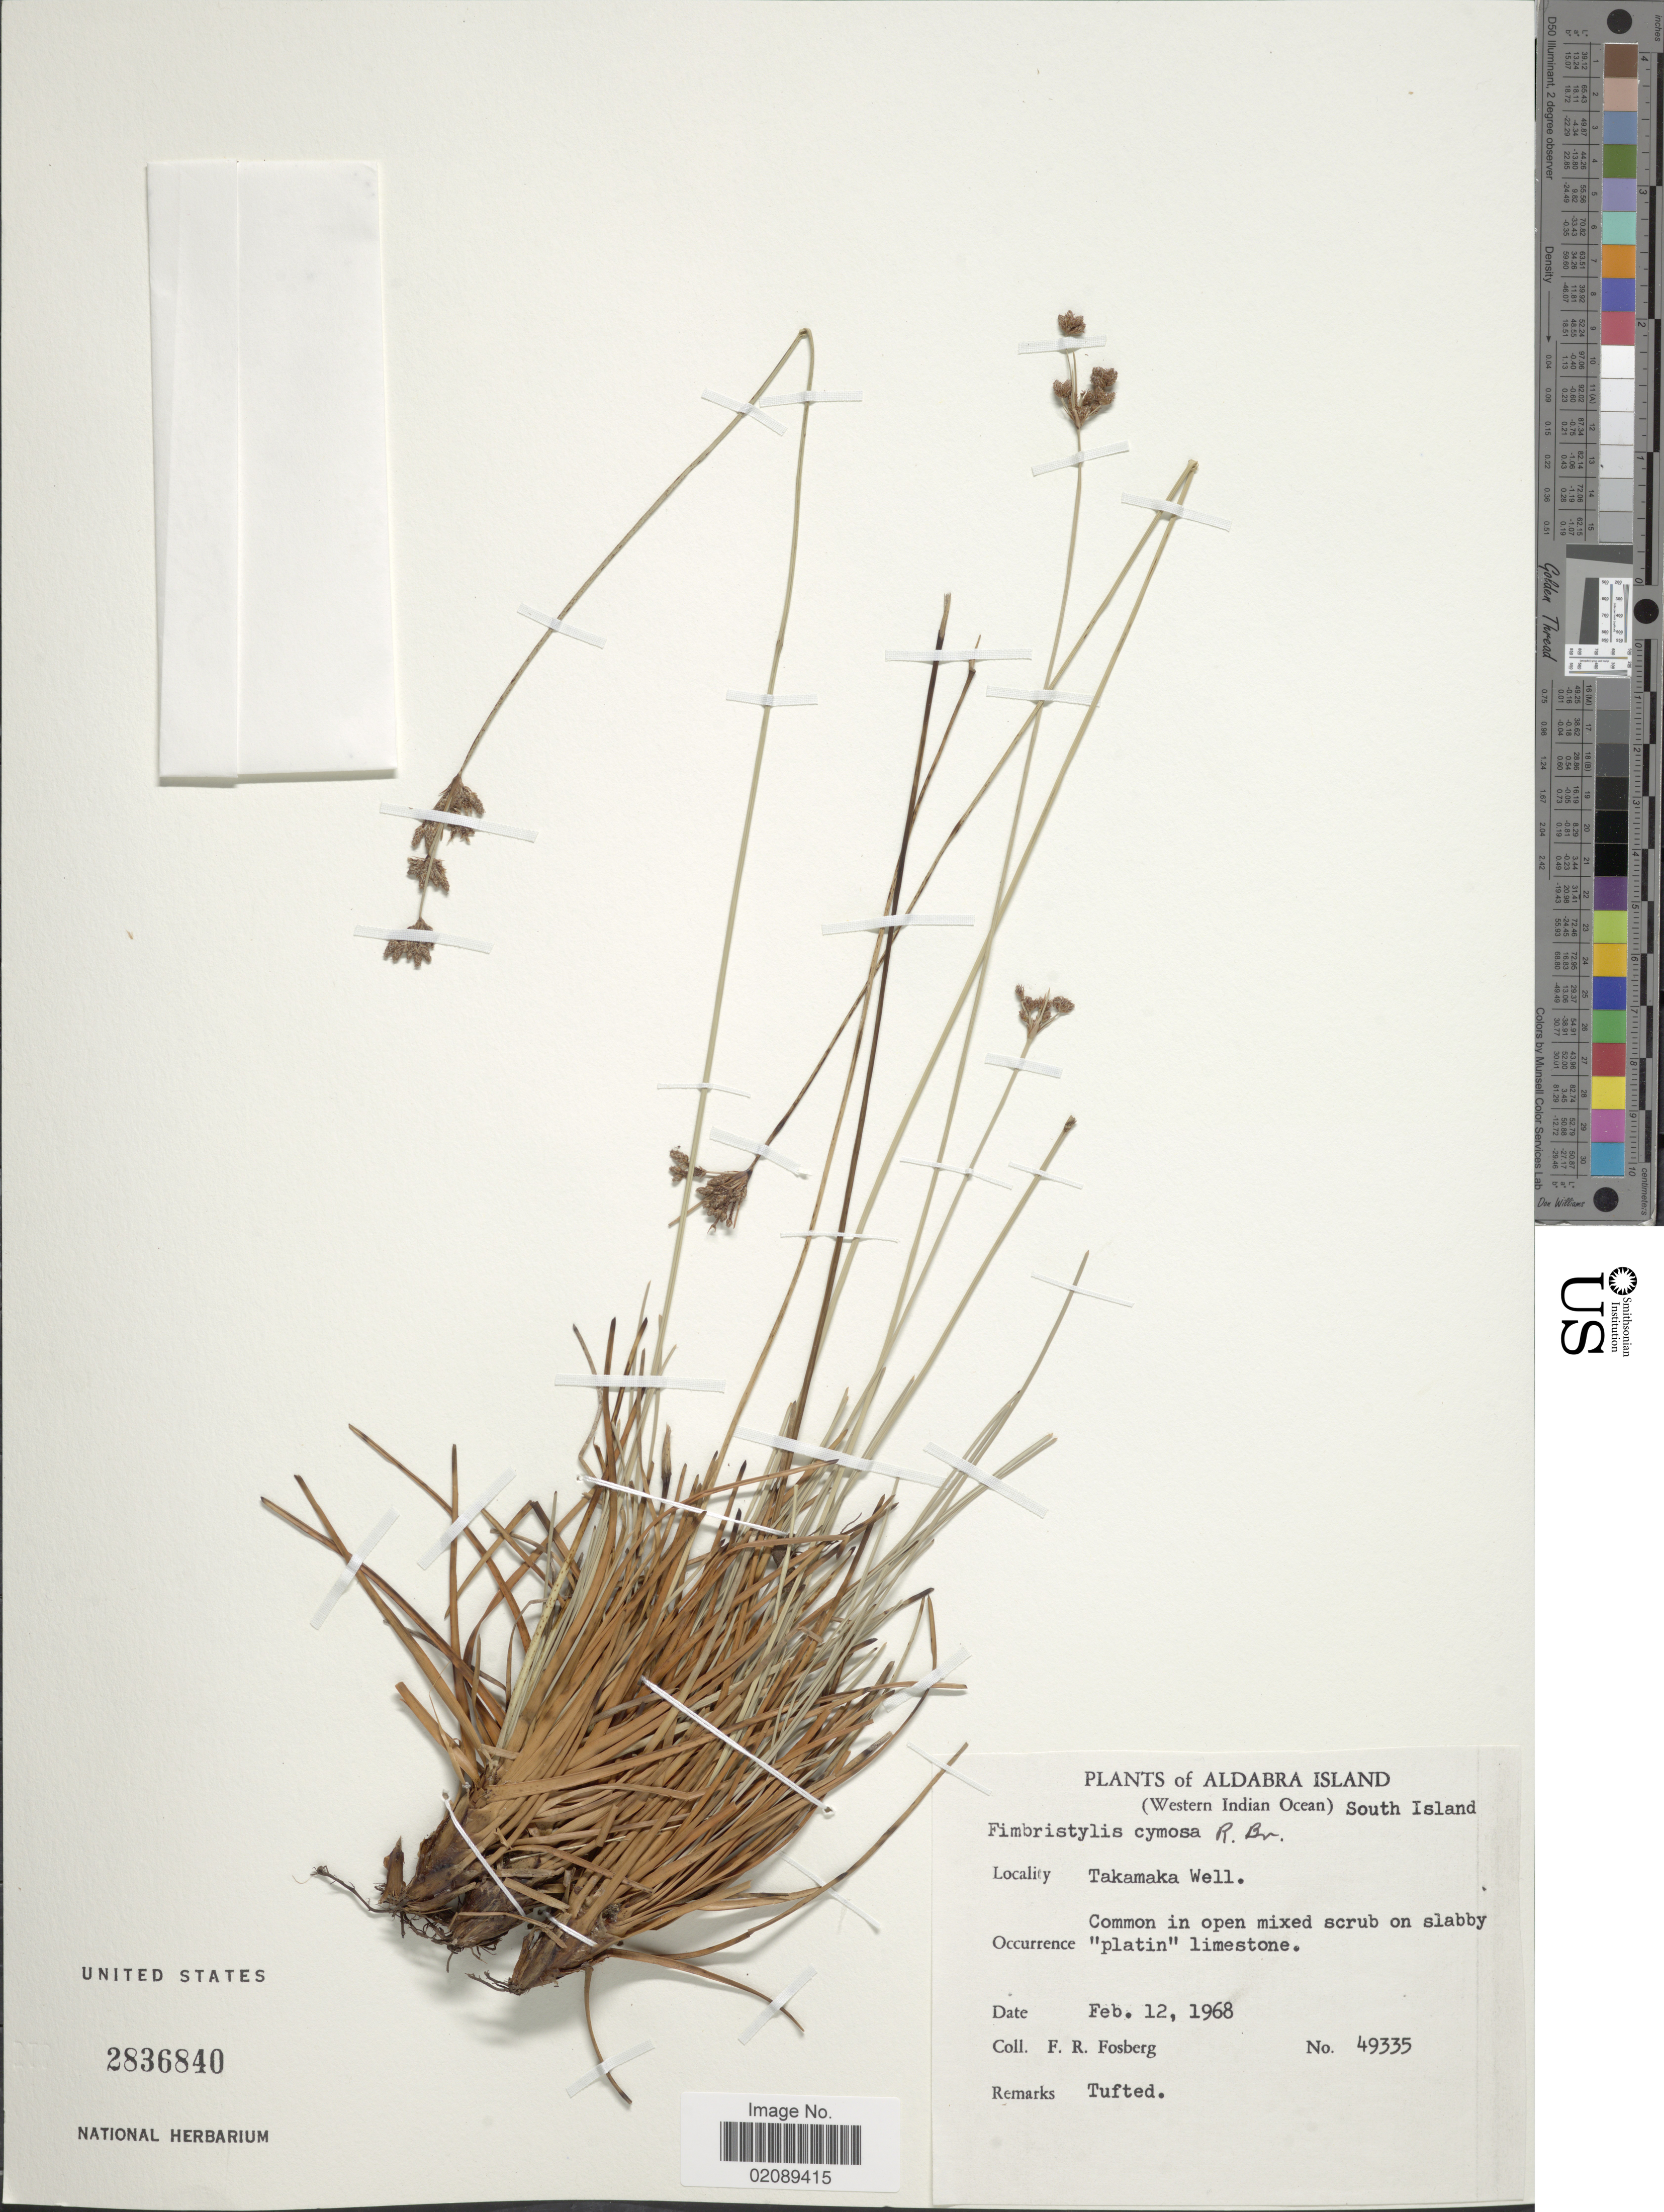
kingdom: Plantae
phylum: Tracheophyta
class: Liliopsida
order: Poales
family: Cyperaceae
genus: Fimbristylis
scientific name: Fimbristylis cymosa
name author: R. Br.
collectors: F. R. Fosberg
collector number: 49335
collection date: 1968-02-12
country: Seychelles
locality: Aldabra Island (Western Indian Ocean), South Island, Takamaka Well, common in open mixed scrib on slabby "platin" limestone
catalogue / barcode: US 2836840